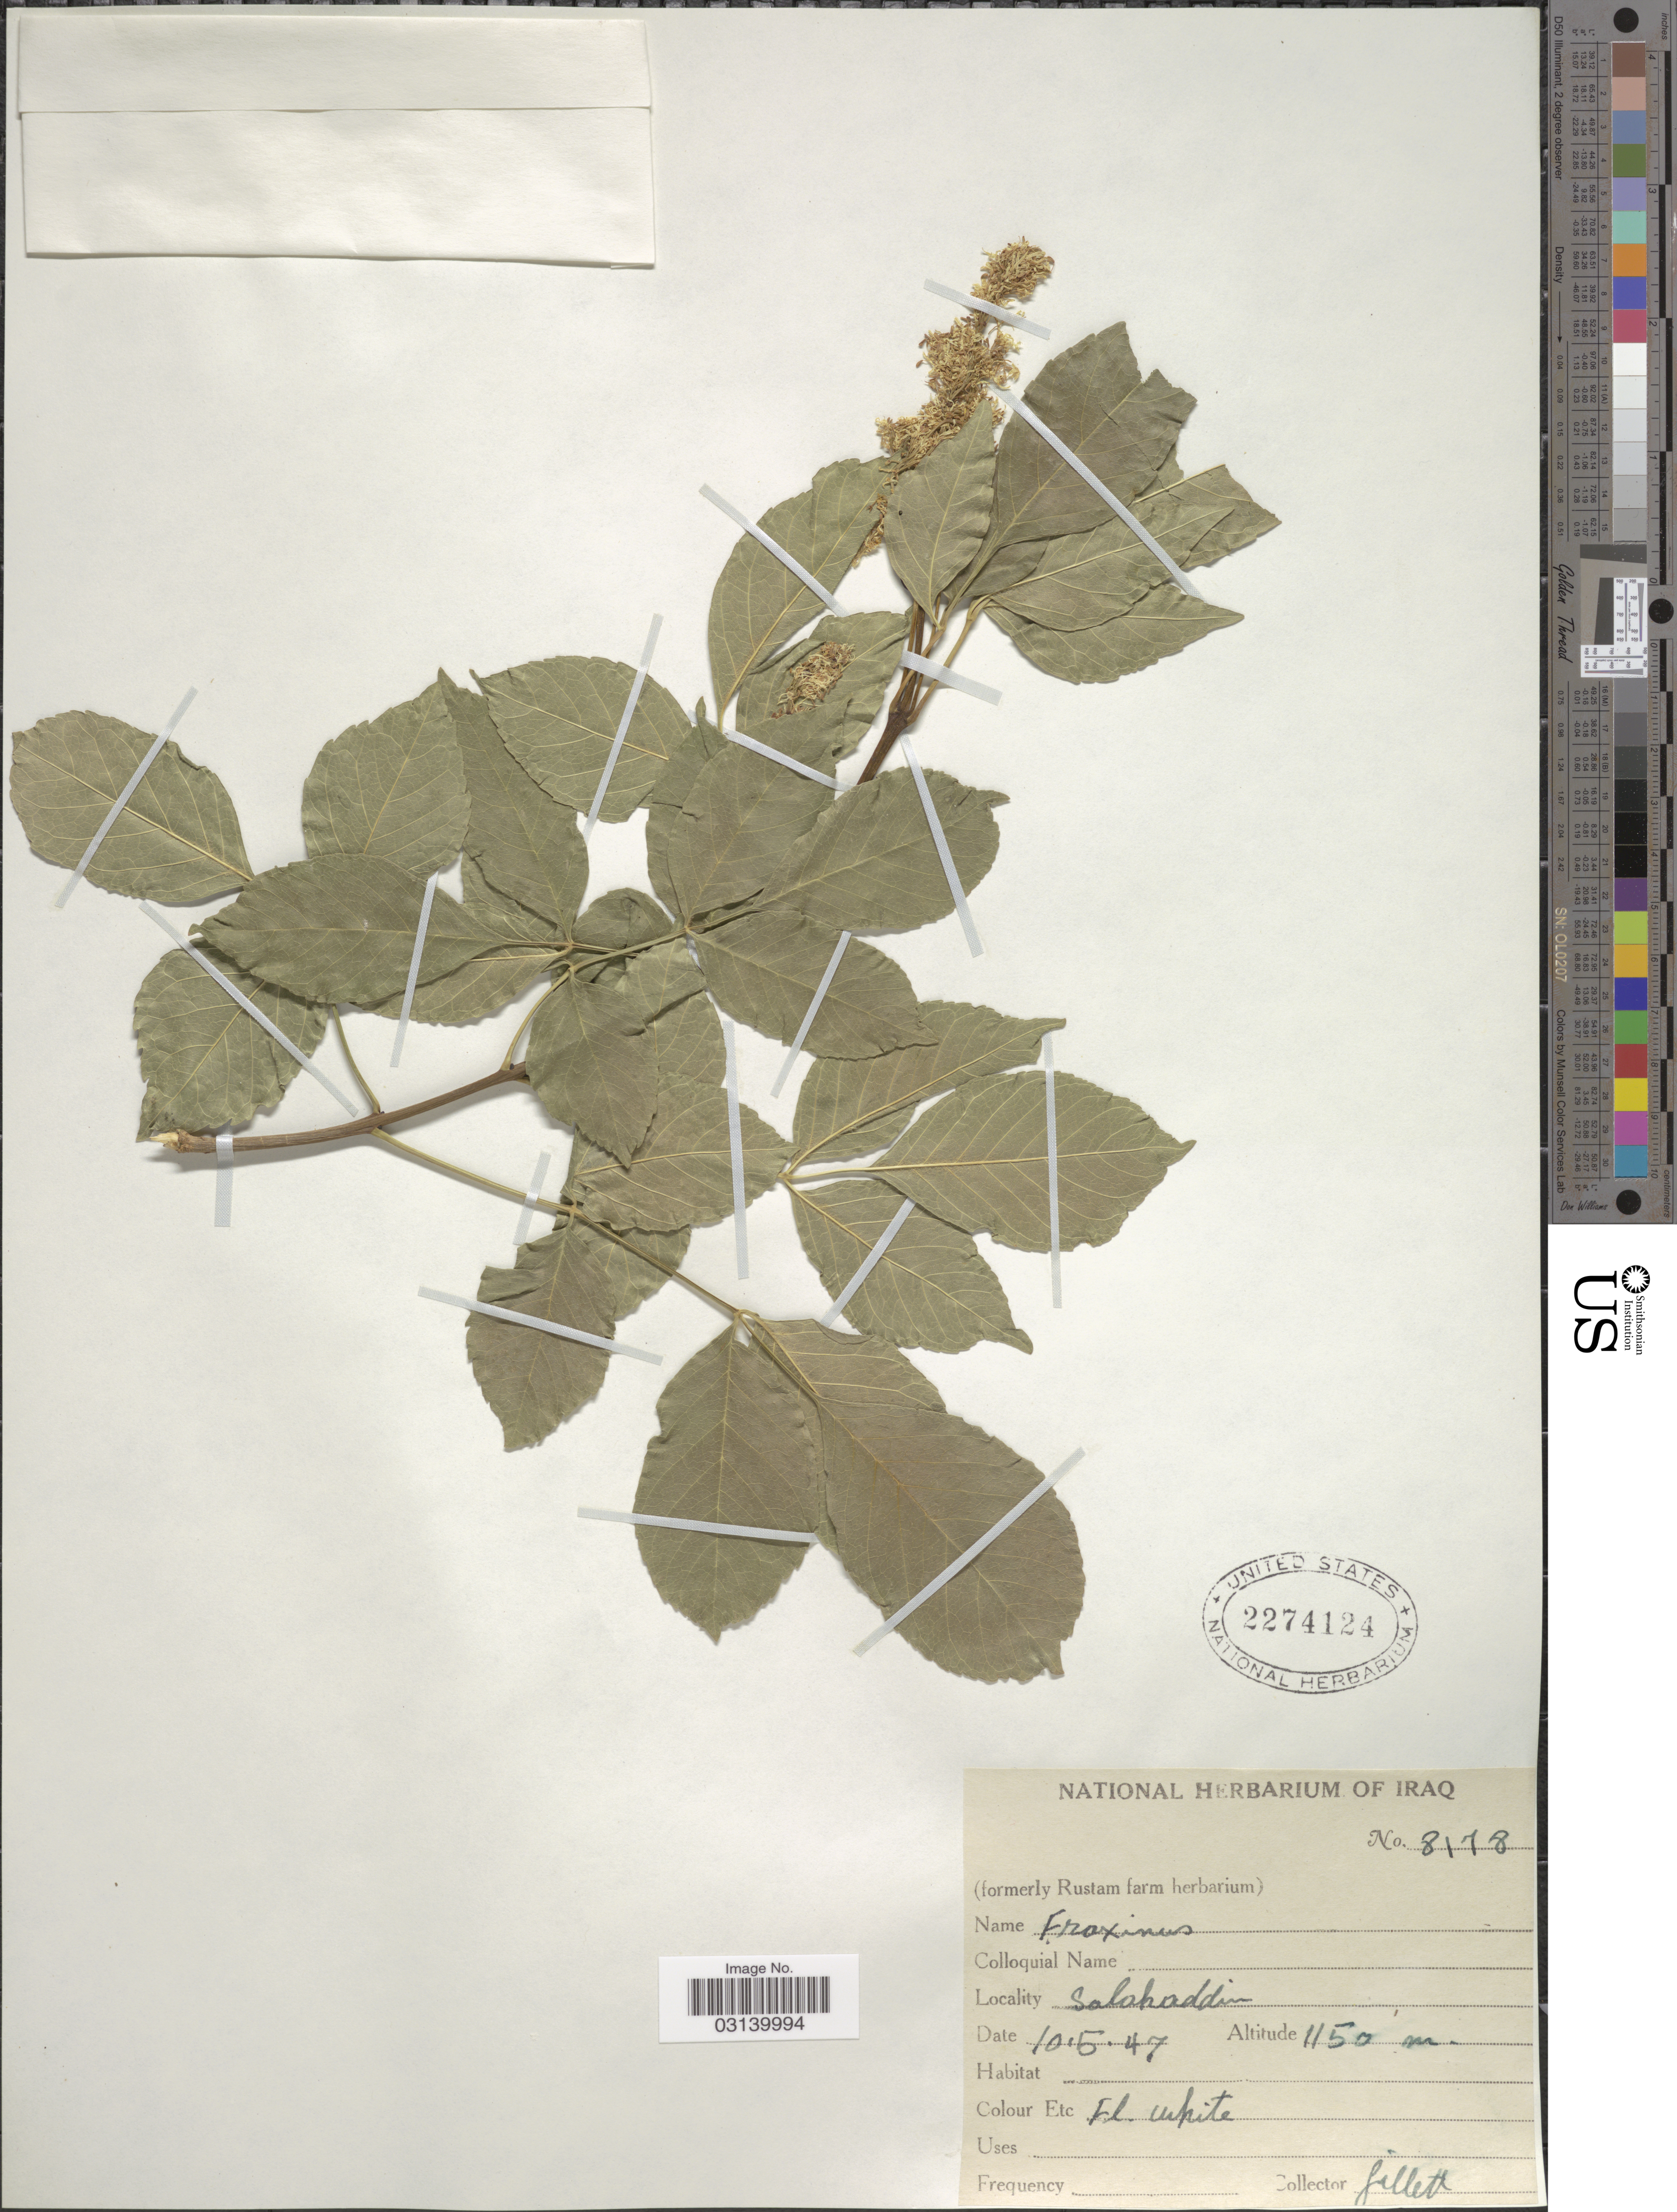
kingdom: Plantae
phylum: Tracheophyta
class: Magnoliopsida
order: Lamiales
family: Oleaceae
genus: Fraxinus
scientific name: Fraxinus sp.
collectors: Gillett, --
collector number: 8178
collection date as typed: Transcribed d/m/y: 10/5/47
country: Iraq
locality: Salakaddin.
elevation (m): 1150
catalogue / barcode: US 2274124